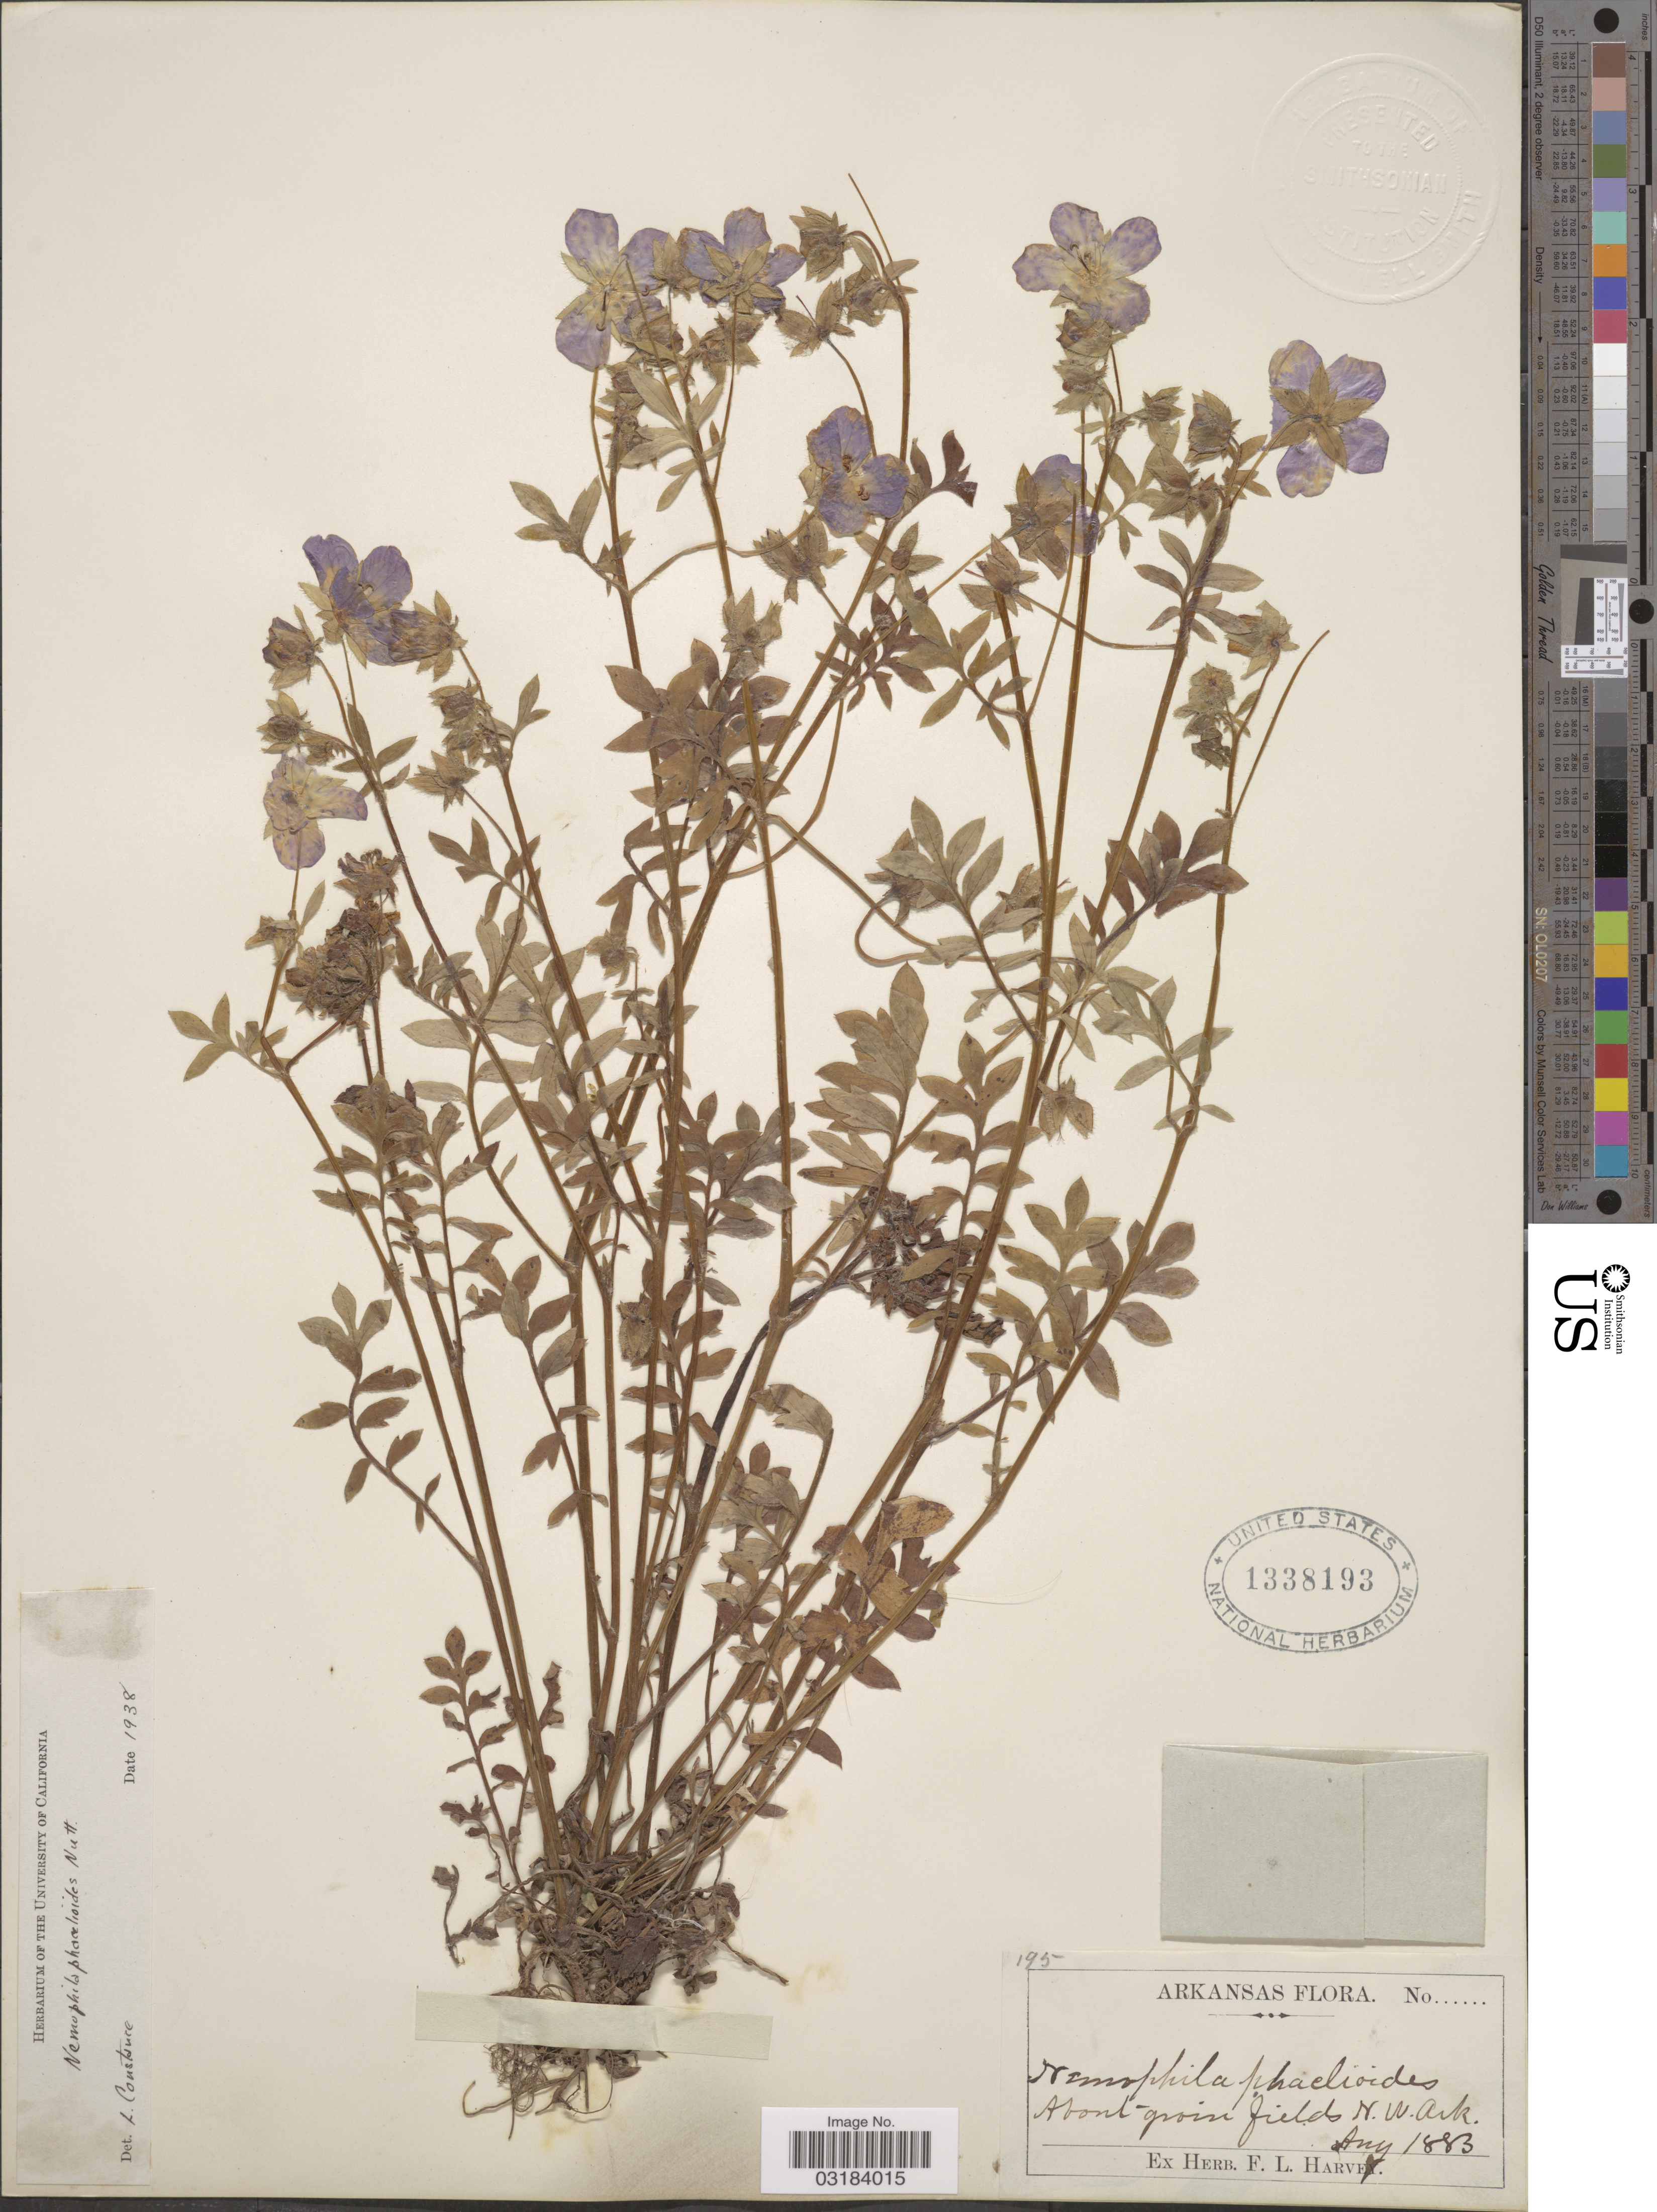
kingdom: Plantae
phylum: Tracheophyta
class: Magnoliopsida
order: Boraginales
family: Hydrophyllaceae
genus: Nemophila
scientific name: Nemophila phacelioides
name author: W.P.C. Barton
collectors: ex herb. F. L. Harvey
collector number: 195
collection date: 1883-08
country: United States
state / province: Arkansas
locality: About groin fields N.W. Ark.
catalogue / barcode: US 1338193